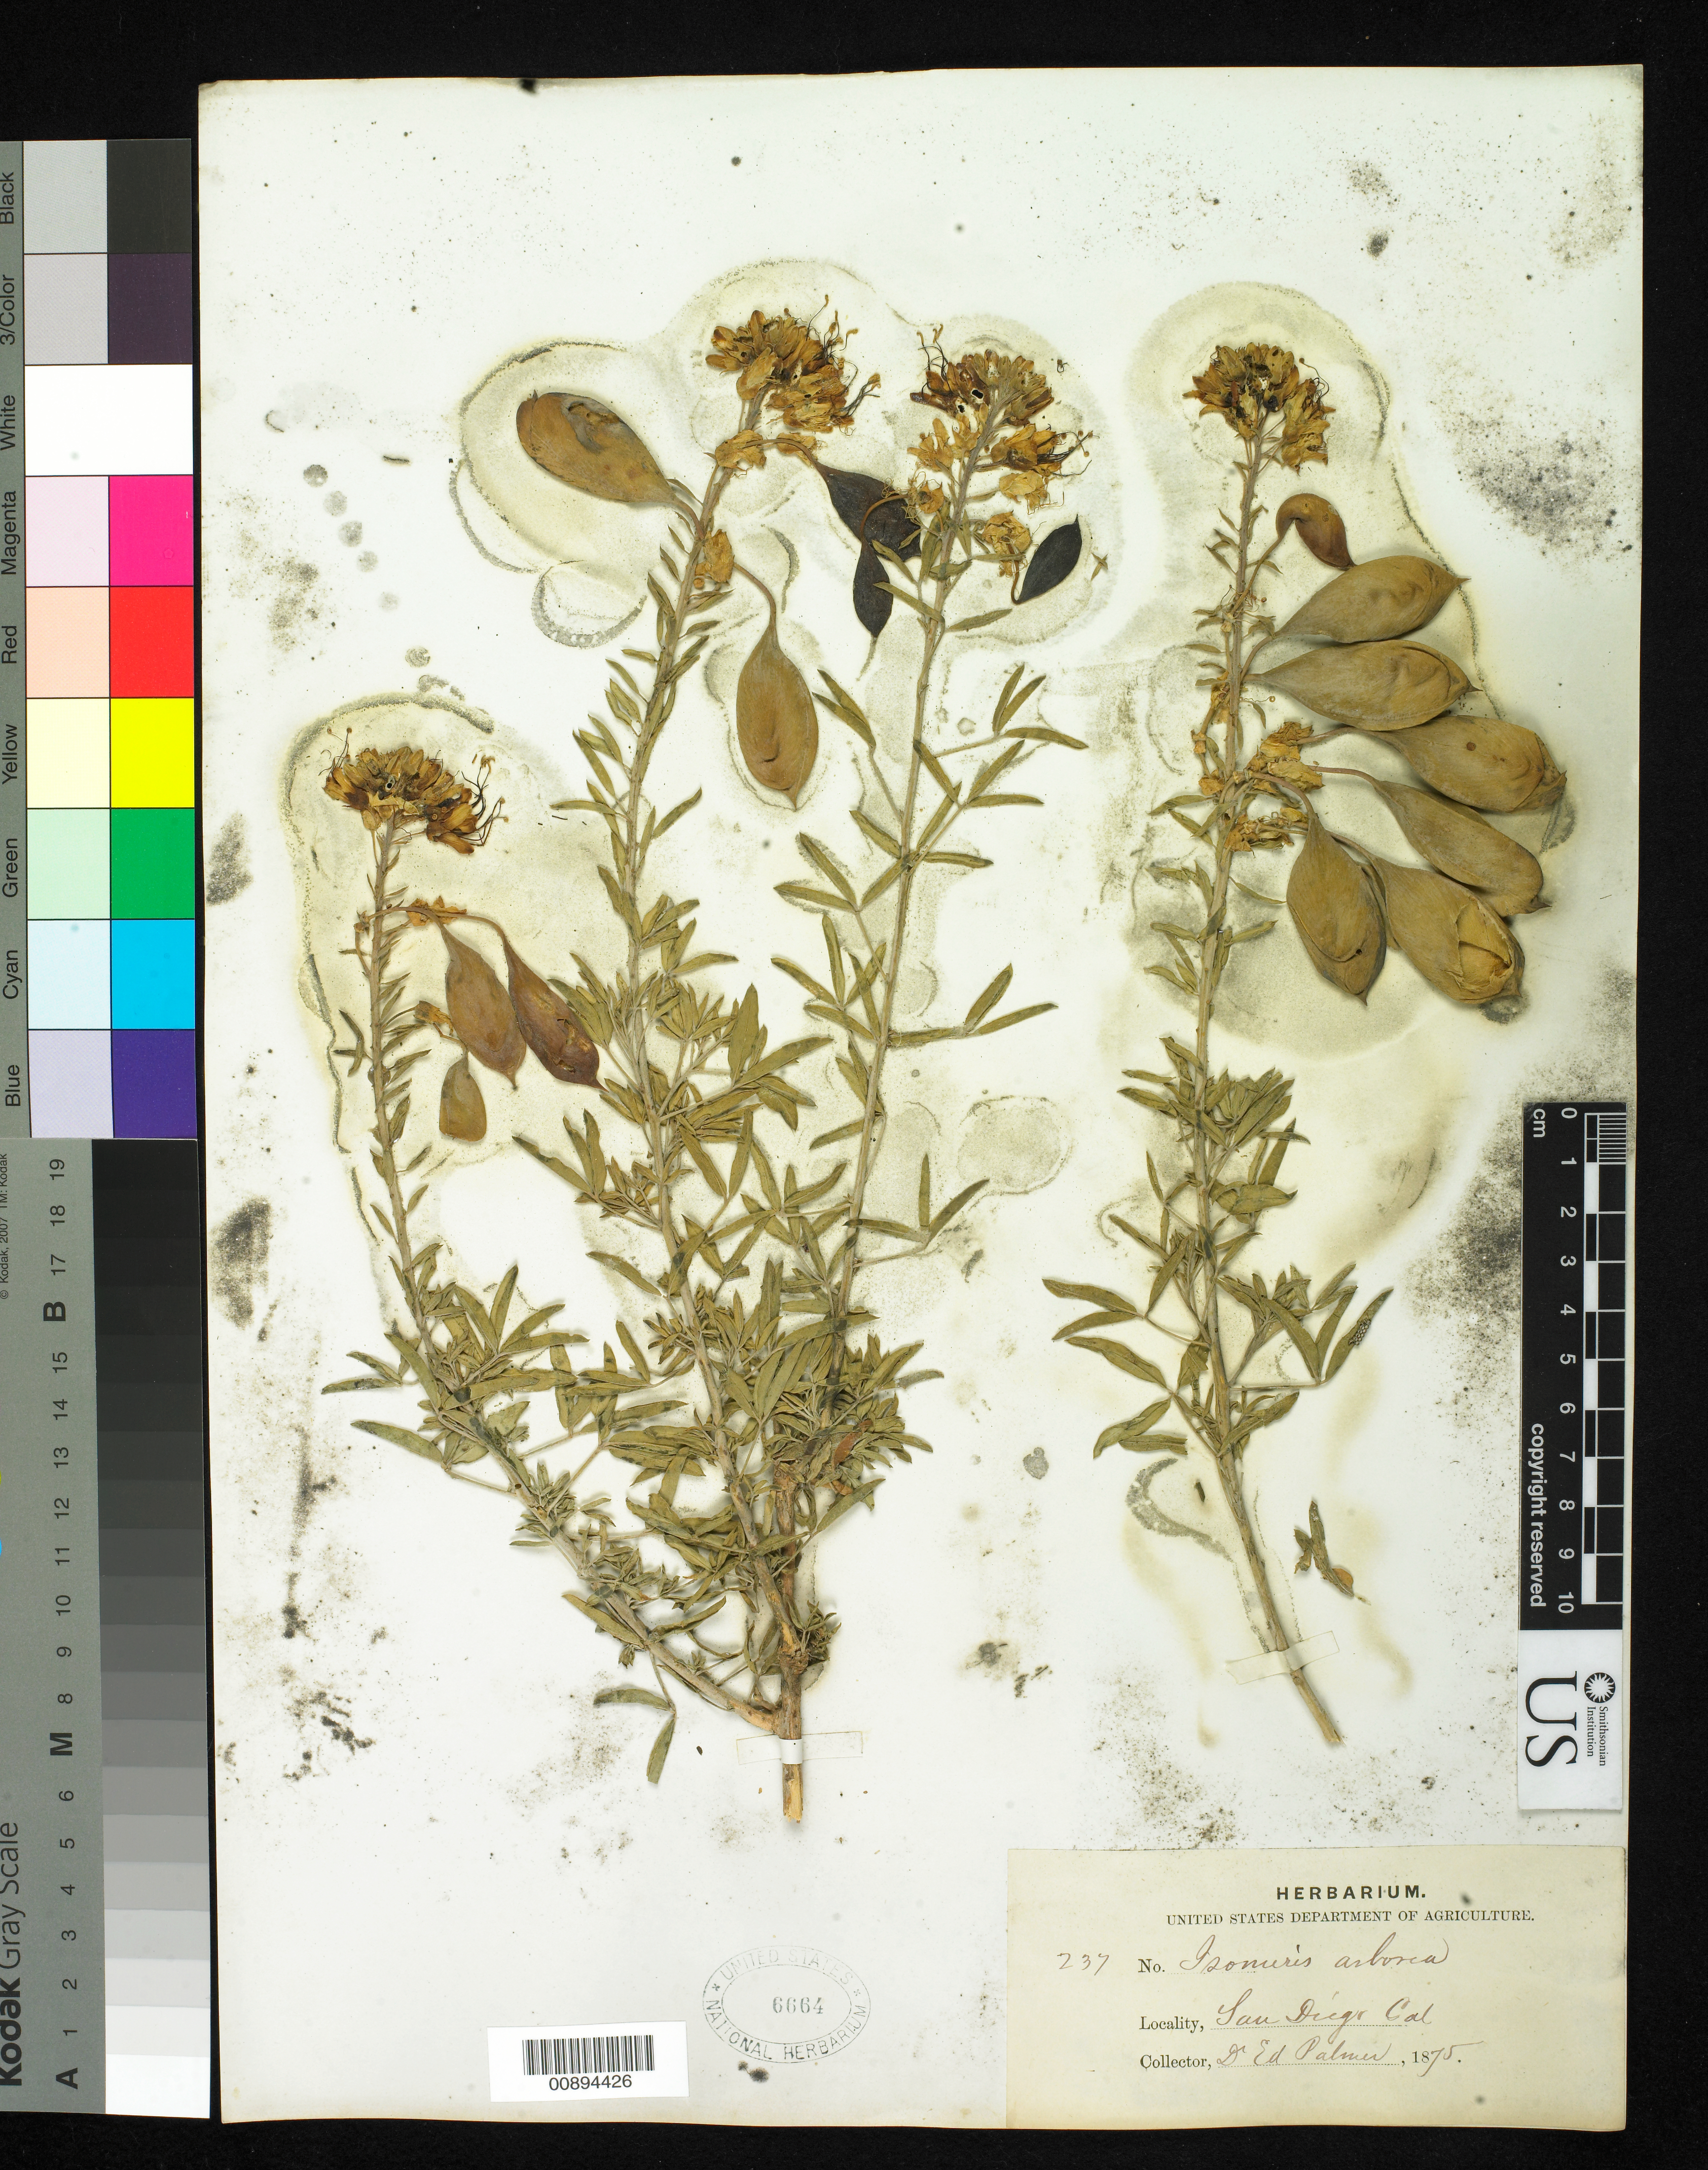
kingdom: Plantae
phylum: Tracheophyta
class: Magnoliopsida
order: Brassicales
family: Cleomaceae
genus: Cleomella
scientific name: Cleomella arborea var. arborea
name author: (Nutt.) Roalson & J.C. Hall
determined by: Strong, Mark T., (BOT), Smithsonian Institution - National Museum of Natural History (UNITED STATES)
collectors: E. Palmer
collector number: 237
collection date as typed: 1875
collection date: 1875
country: United States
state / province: California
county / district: San Diego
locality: San Diego, California.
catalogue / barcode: US 6664